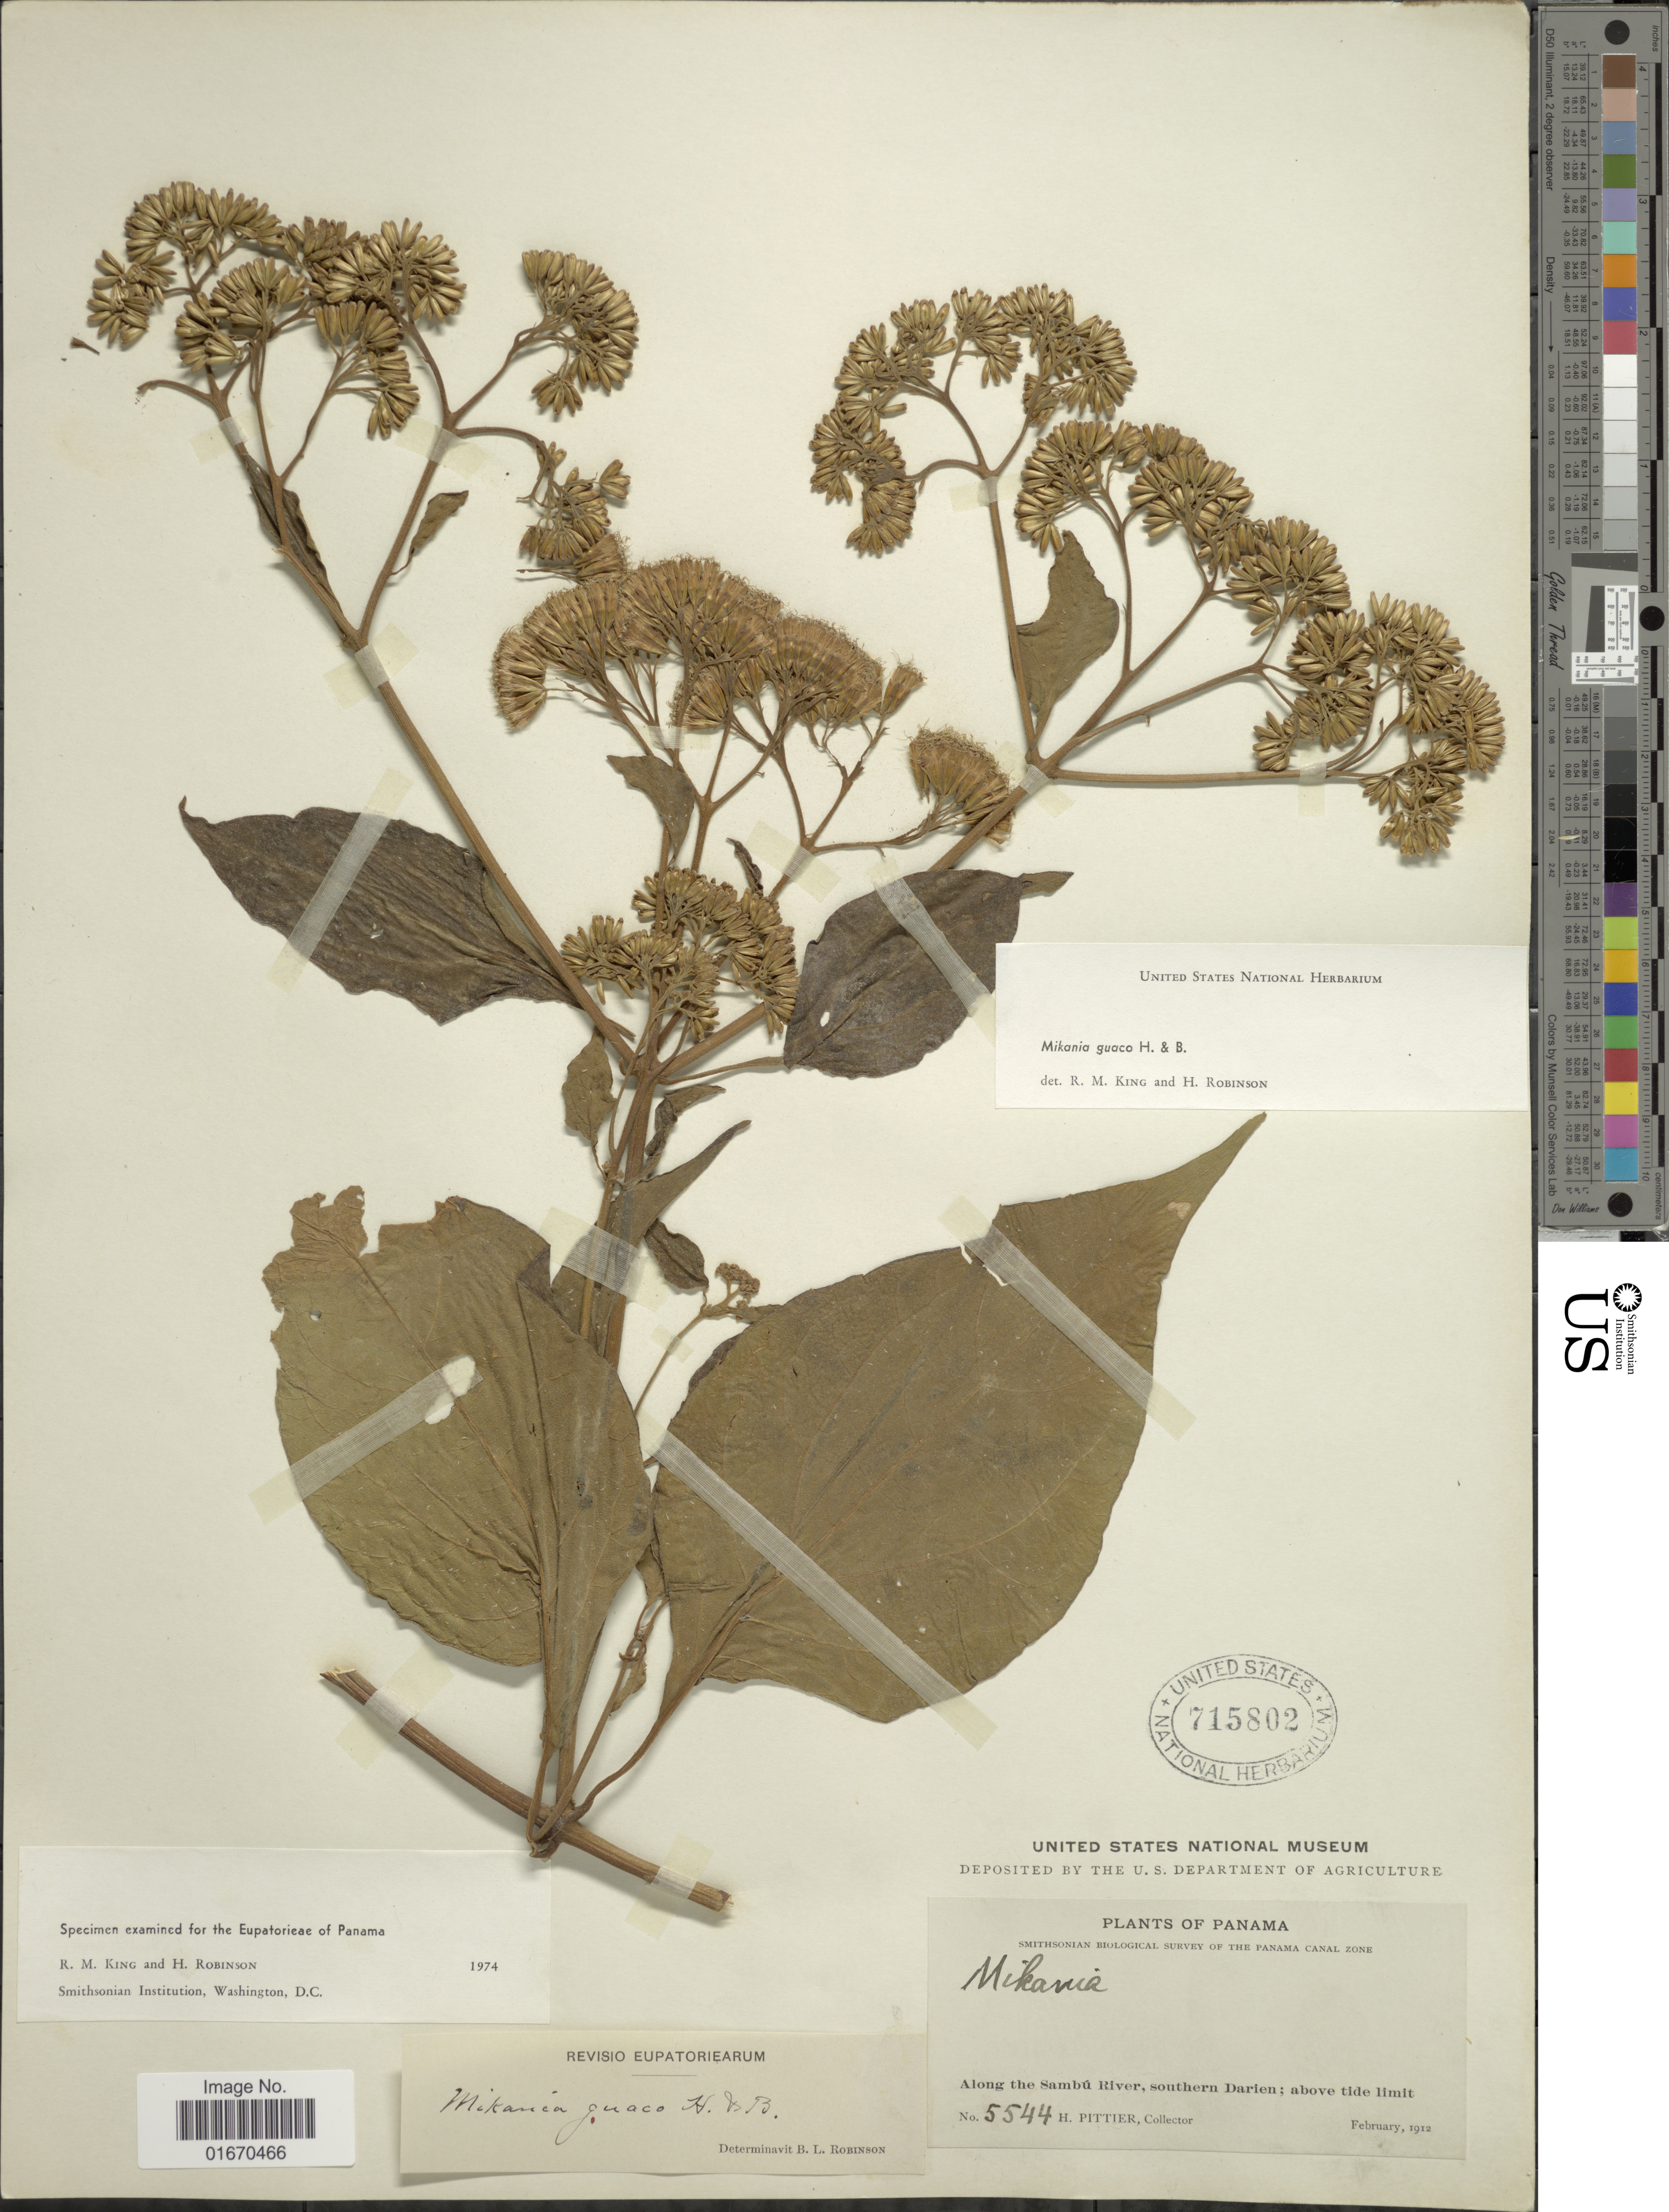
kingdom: Plantae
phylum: Tracheophyta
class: Magnoliopsida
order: Asterales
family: Asteraceae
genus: Mikania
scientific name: Mikania guaco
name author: Humb. & Bonpl.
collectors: H. F. Pittier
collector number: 5544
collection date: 1912-02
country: Panama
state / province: Darién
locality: Along the Sambu River, southern Darien, above tide limit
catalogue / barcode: US 715802